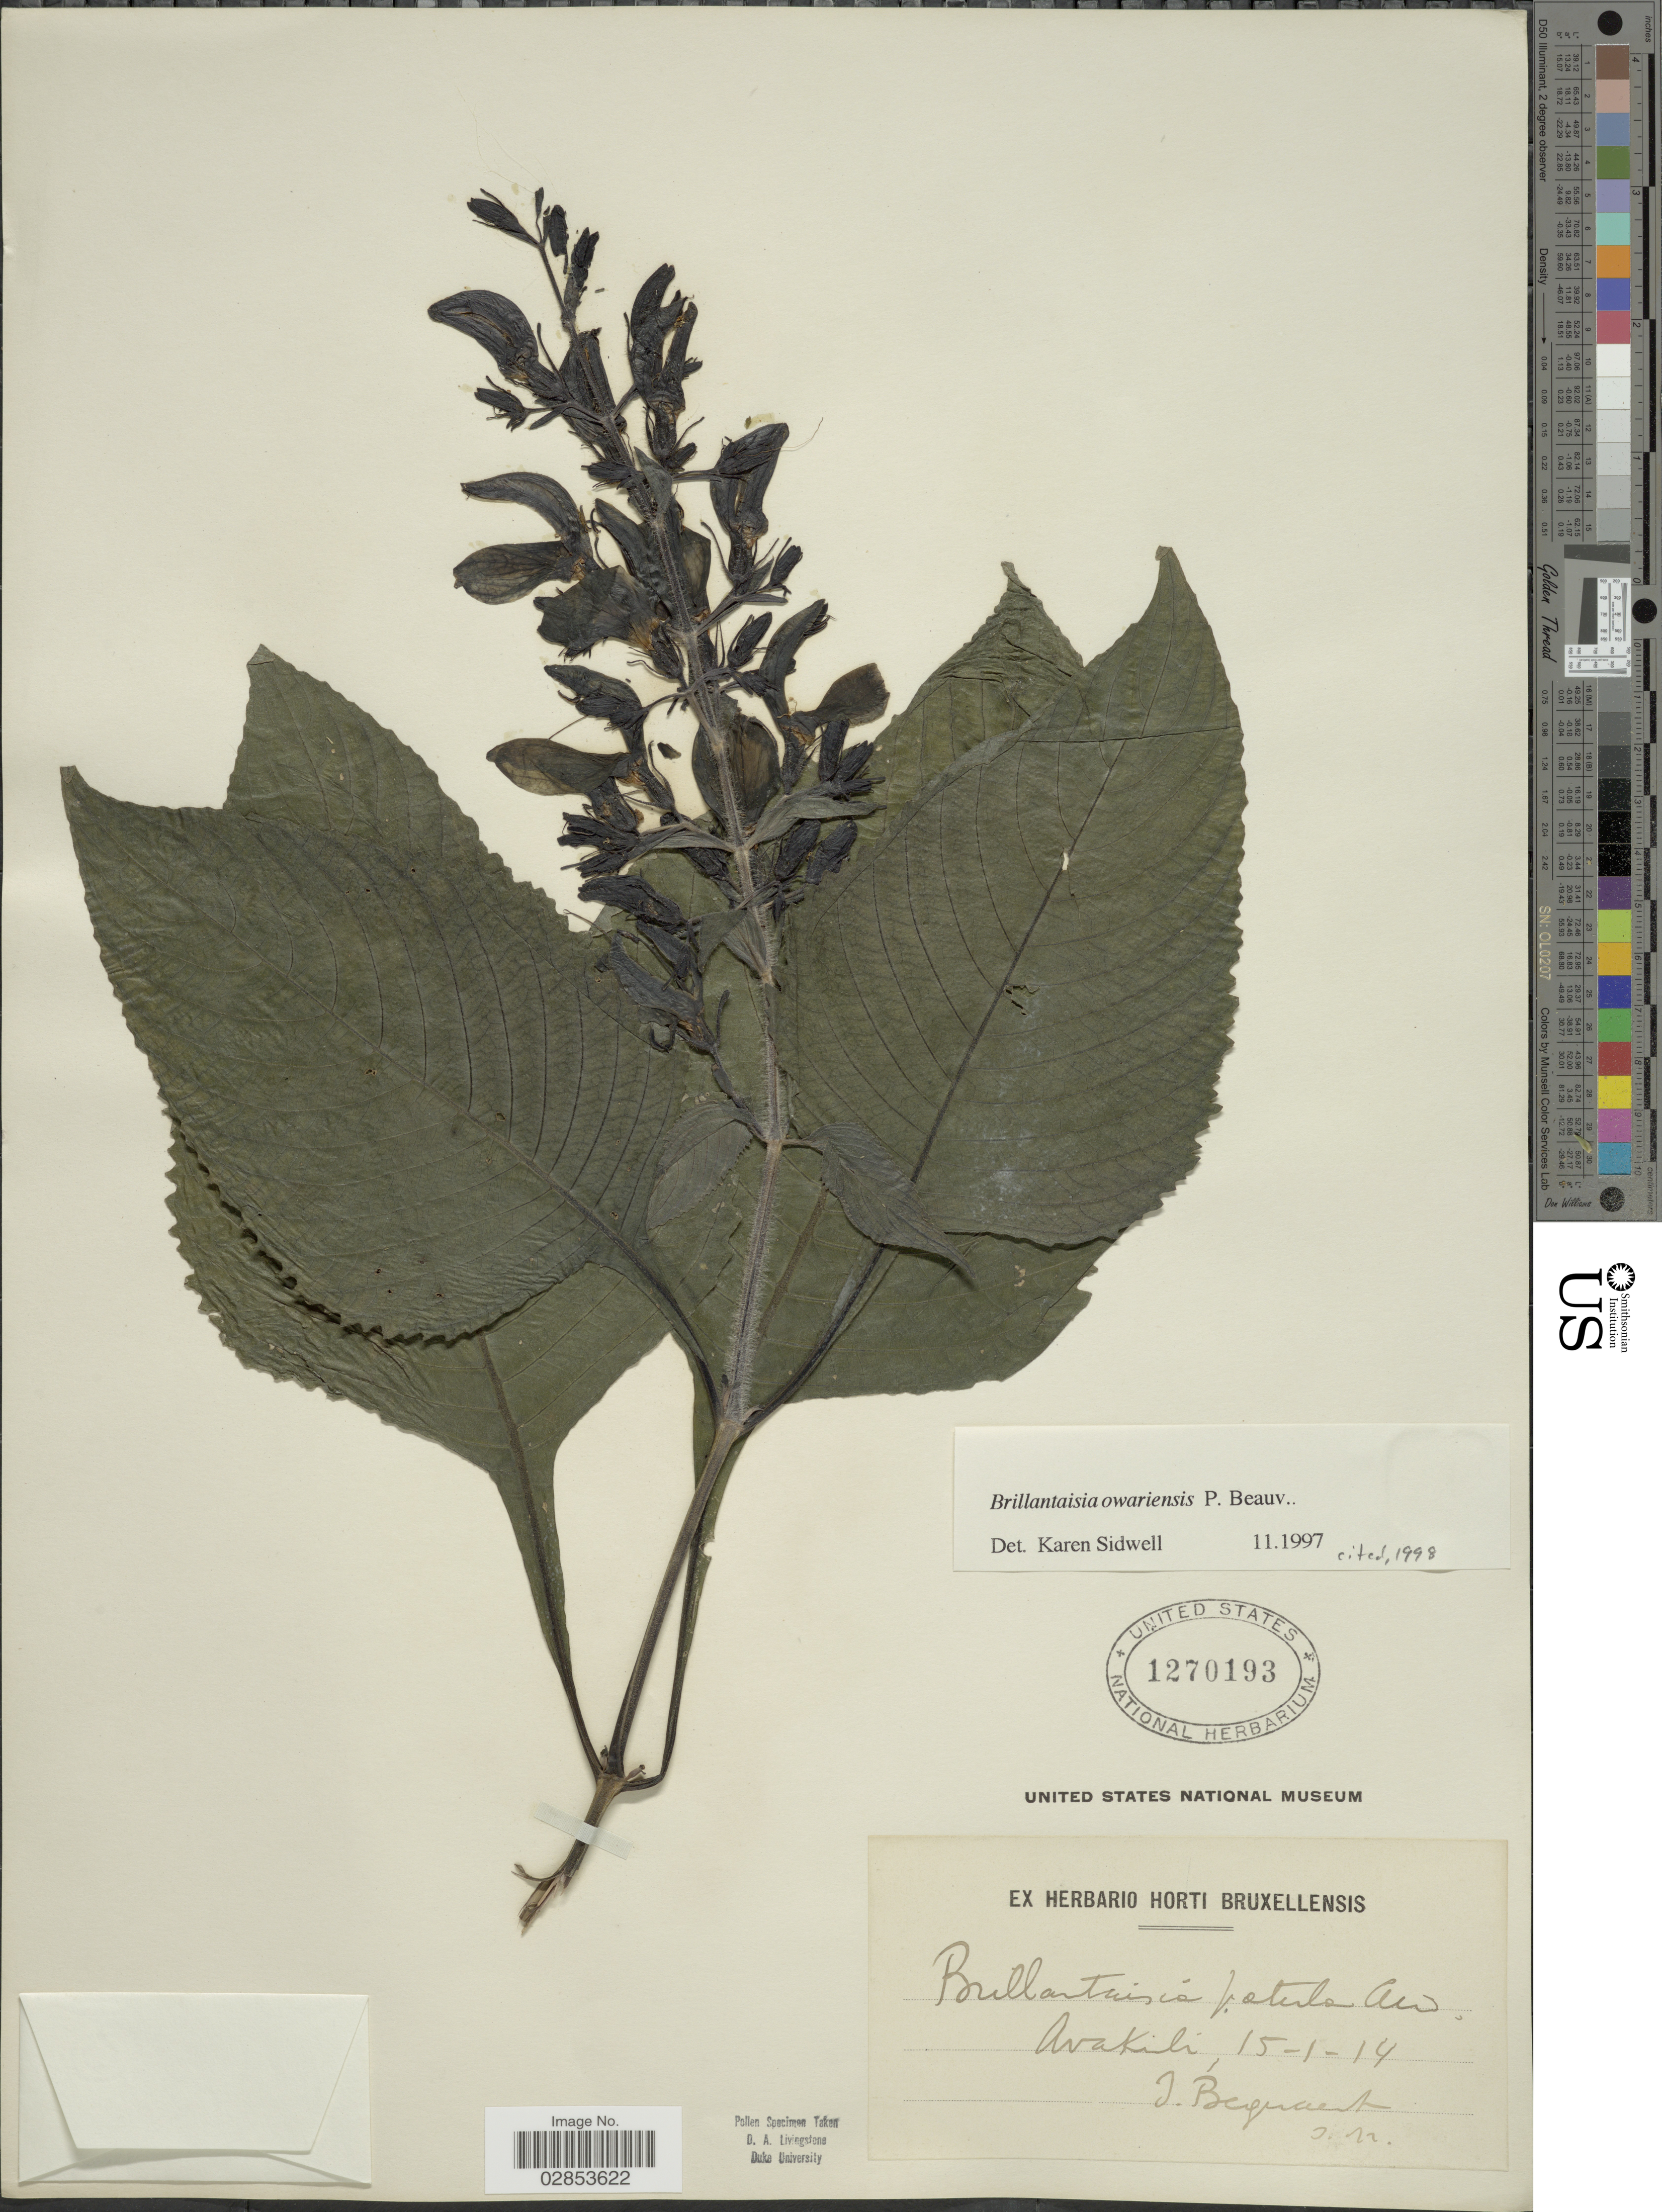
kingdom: Plantae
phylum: Tracheophyta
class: Magnoliopsida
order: Lamiales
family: Acanthaceae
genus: Brillantaisia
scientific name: Brillantaisia owariensis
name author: P. Beauv.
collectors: J. Bequaert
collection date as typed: Transcribed d/m/y: 15/1/14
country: Congo, Democratic Republic of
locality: Avakubi.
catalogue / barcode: US 1270193